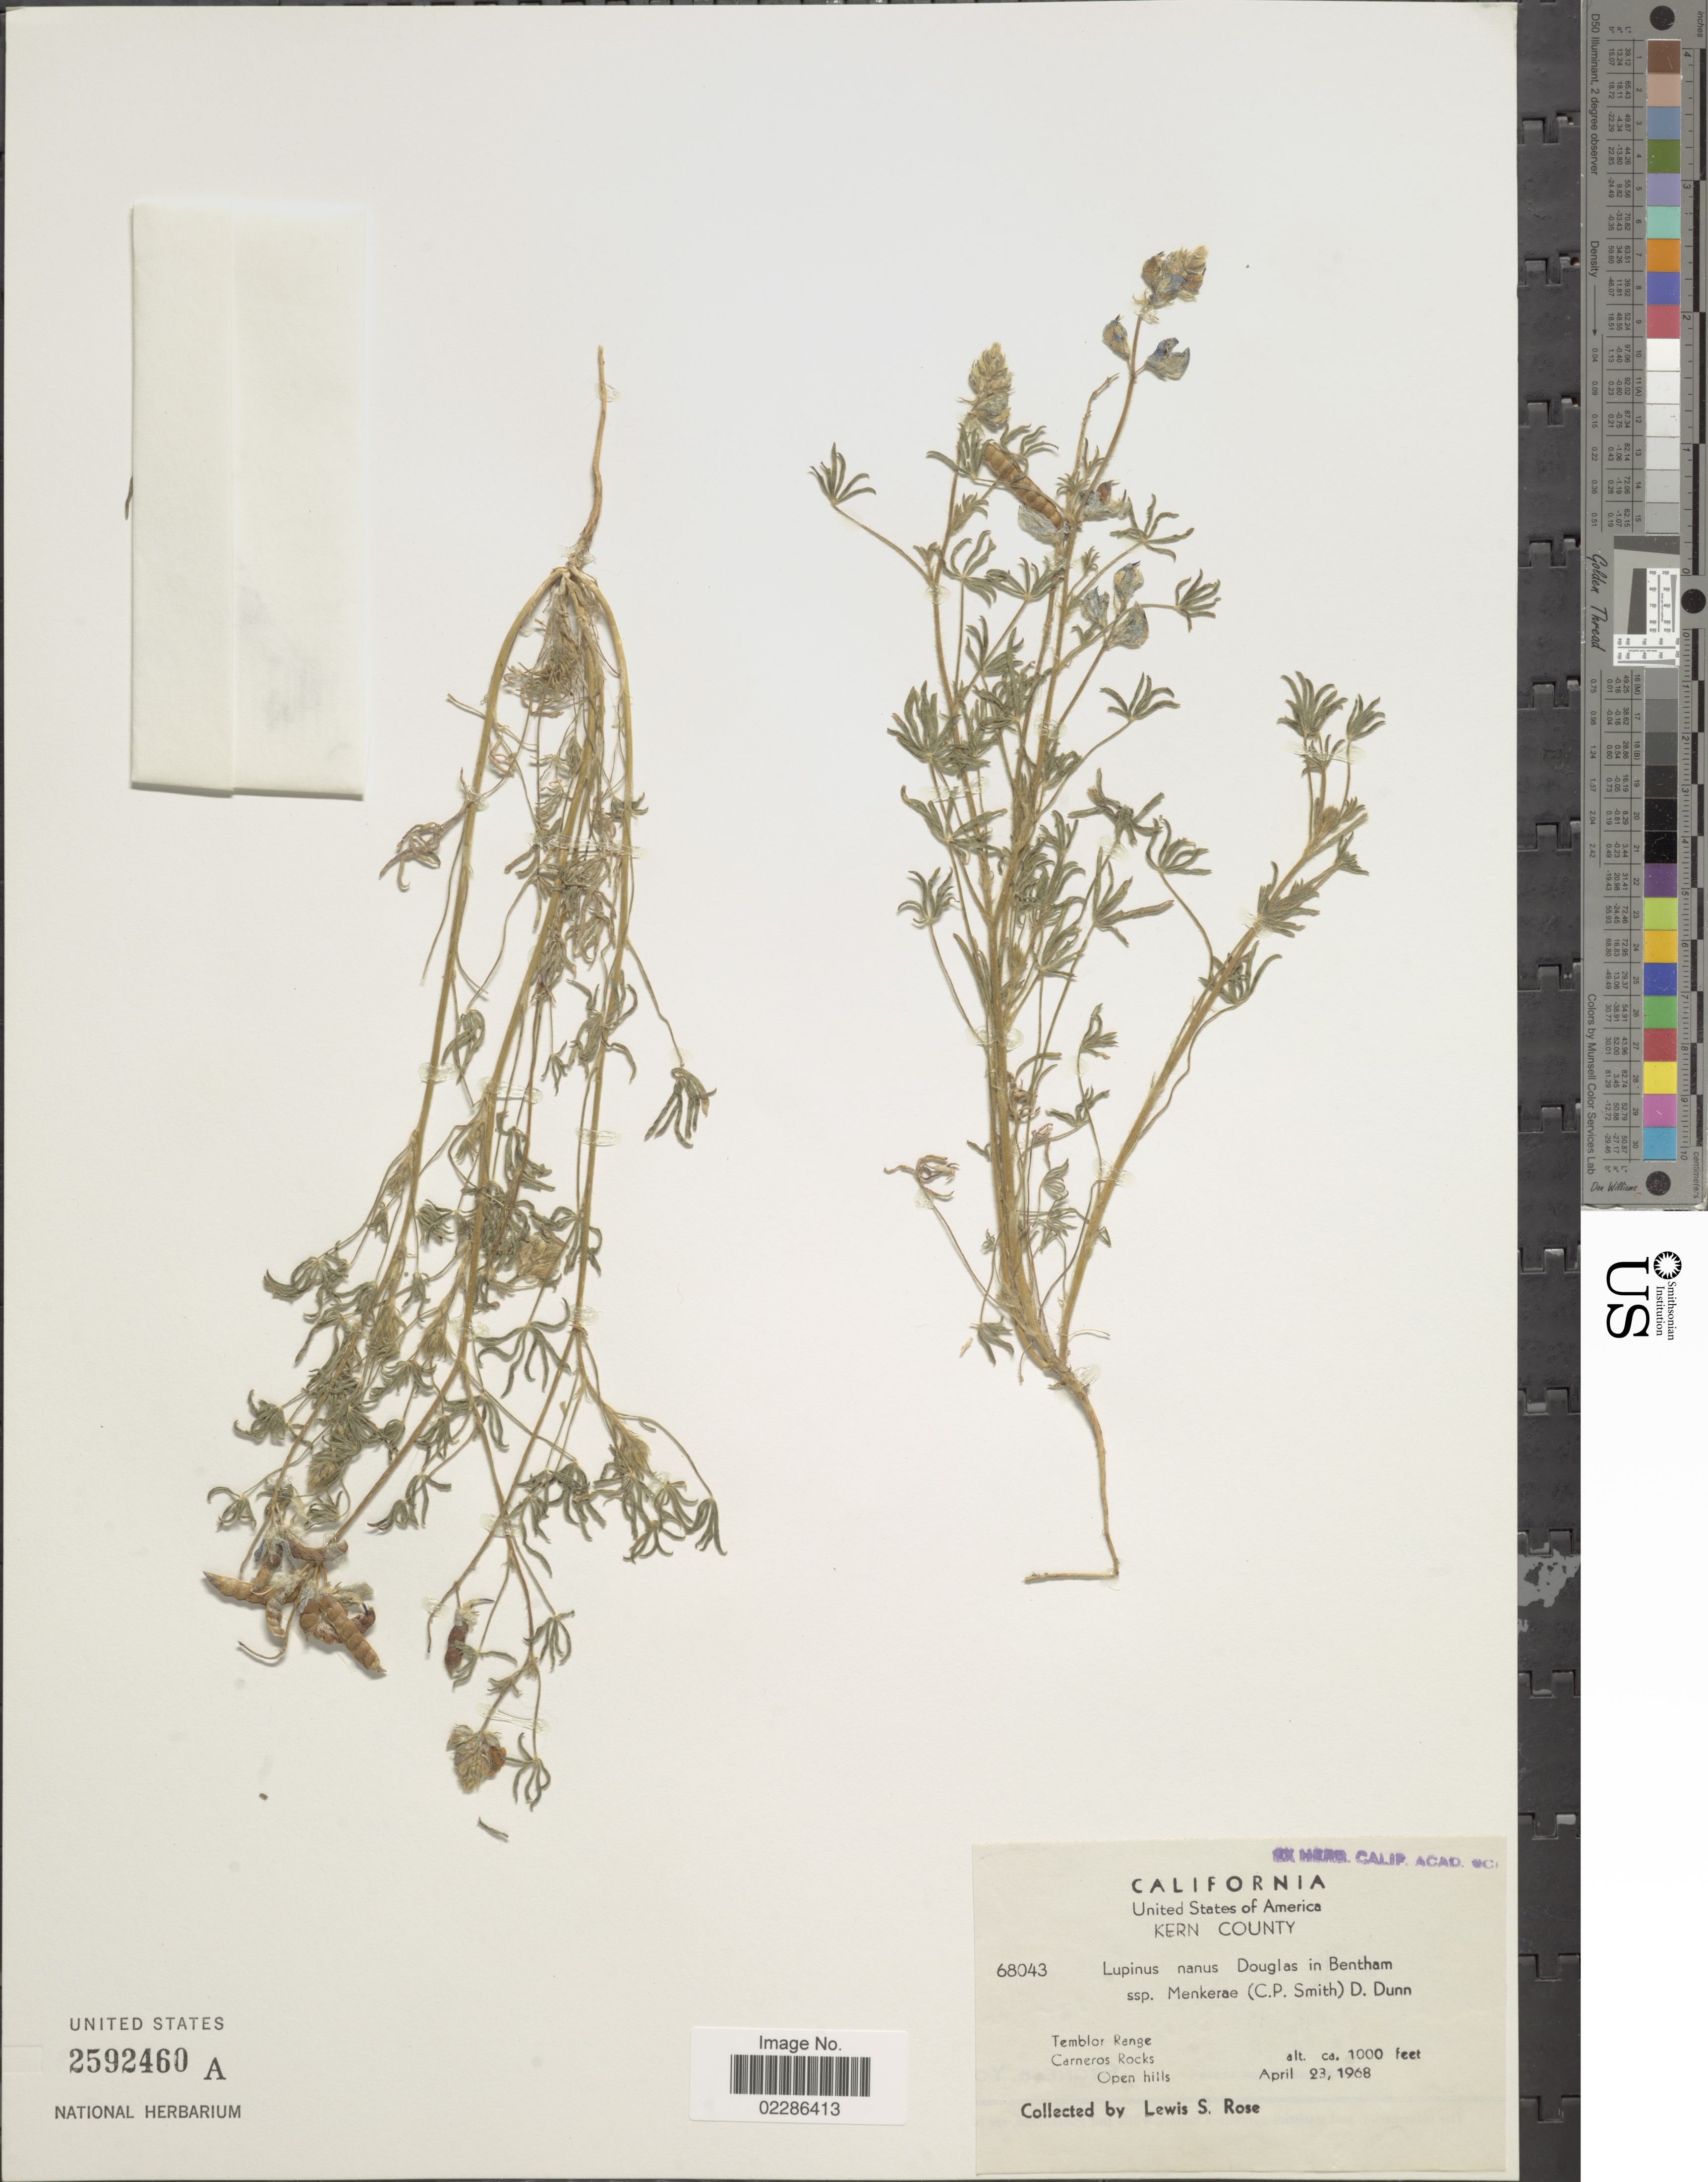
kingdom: Plantae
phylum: Tracheophyta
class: Magnoliopsida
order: Fabales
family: Fabaceae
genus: Lupinus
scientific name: Lupinus nanus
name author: Douglas ex Benth.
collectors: L. S. Rose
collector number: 68043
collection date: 1968-04-23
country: United States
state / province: California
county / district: Kern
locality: Kern County, Temblor Range, Carneros Rocks, Open hills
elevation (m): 305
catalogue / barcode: US 2592460A